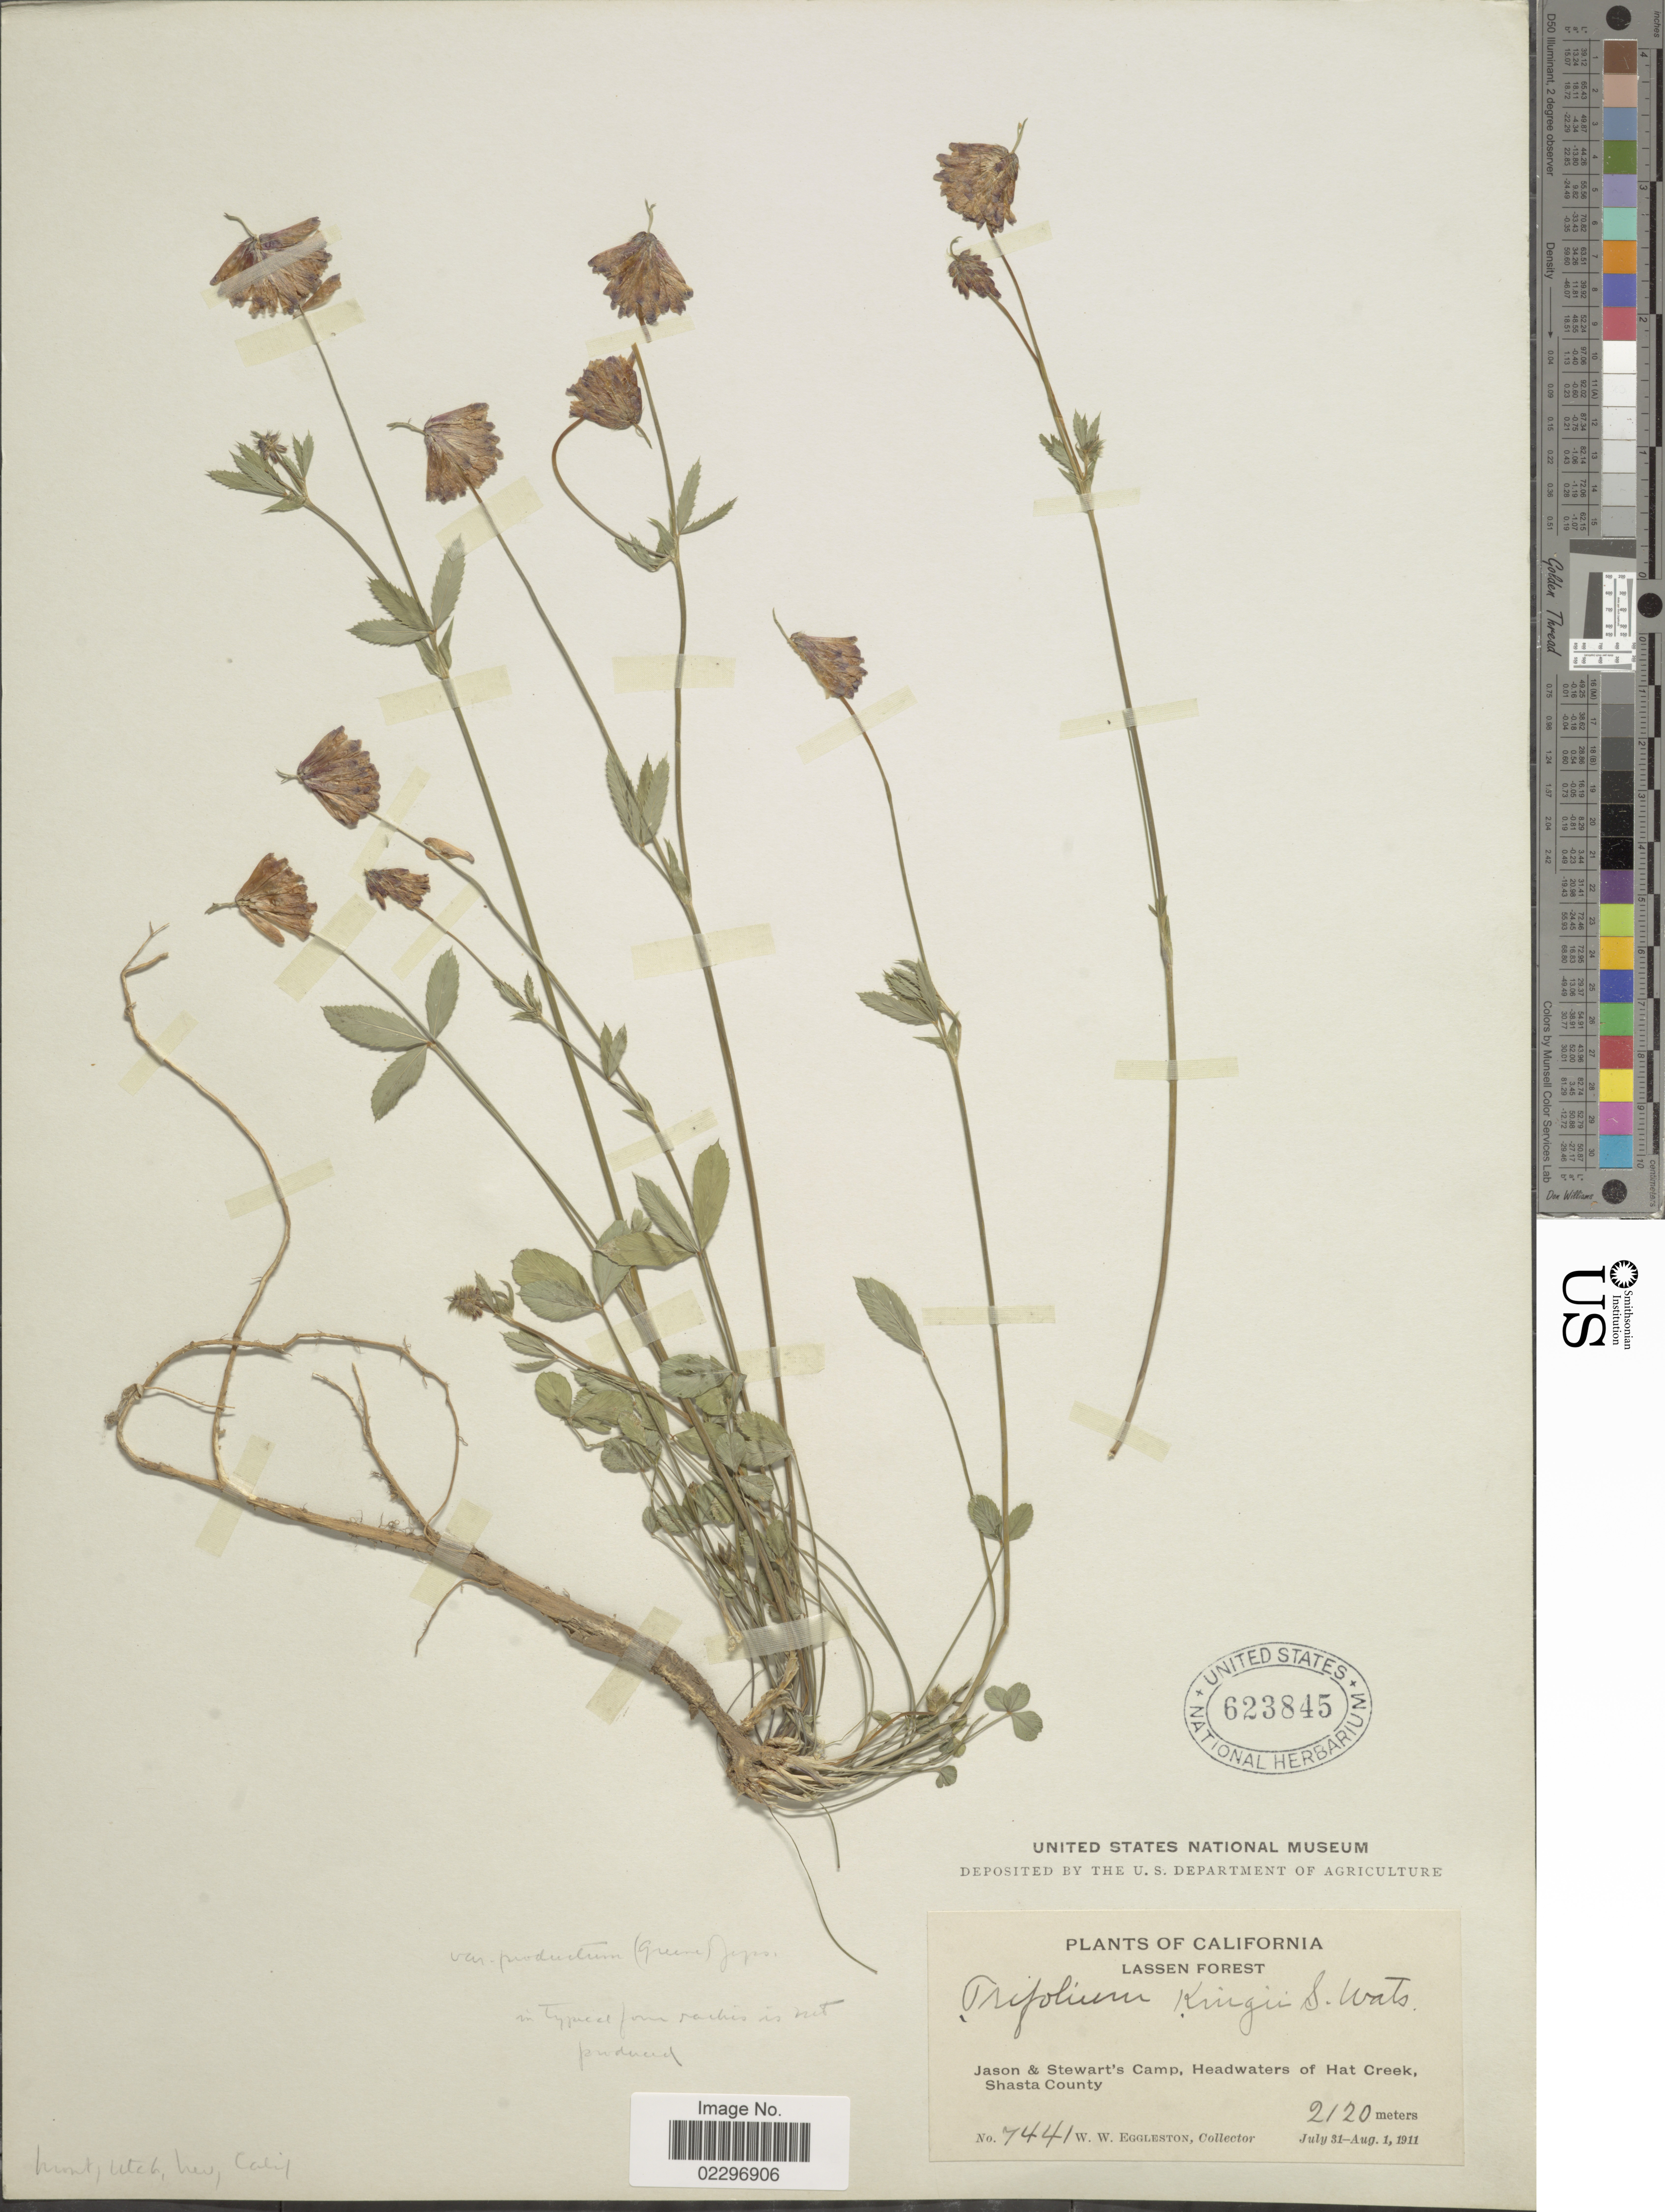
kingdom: Plantae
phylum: Tracheophyta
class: Magnoliopsida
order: Fabales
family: Fabaceae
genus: Trifolium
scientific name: Trifolium kingii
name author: S. Watson in C. King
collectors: W. W. Eggleston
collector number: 7441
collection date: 1911-07-31/1911-08-01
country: United States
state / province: California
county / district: Shasta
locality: Lassen Forest, Jason & Stewart's Camp, Headwaters of Hat Creek, Shasta County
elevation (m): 2120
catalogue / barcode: US 623845